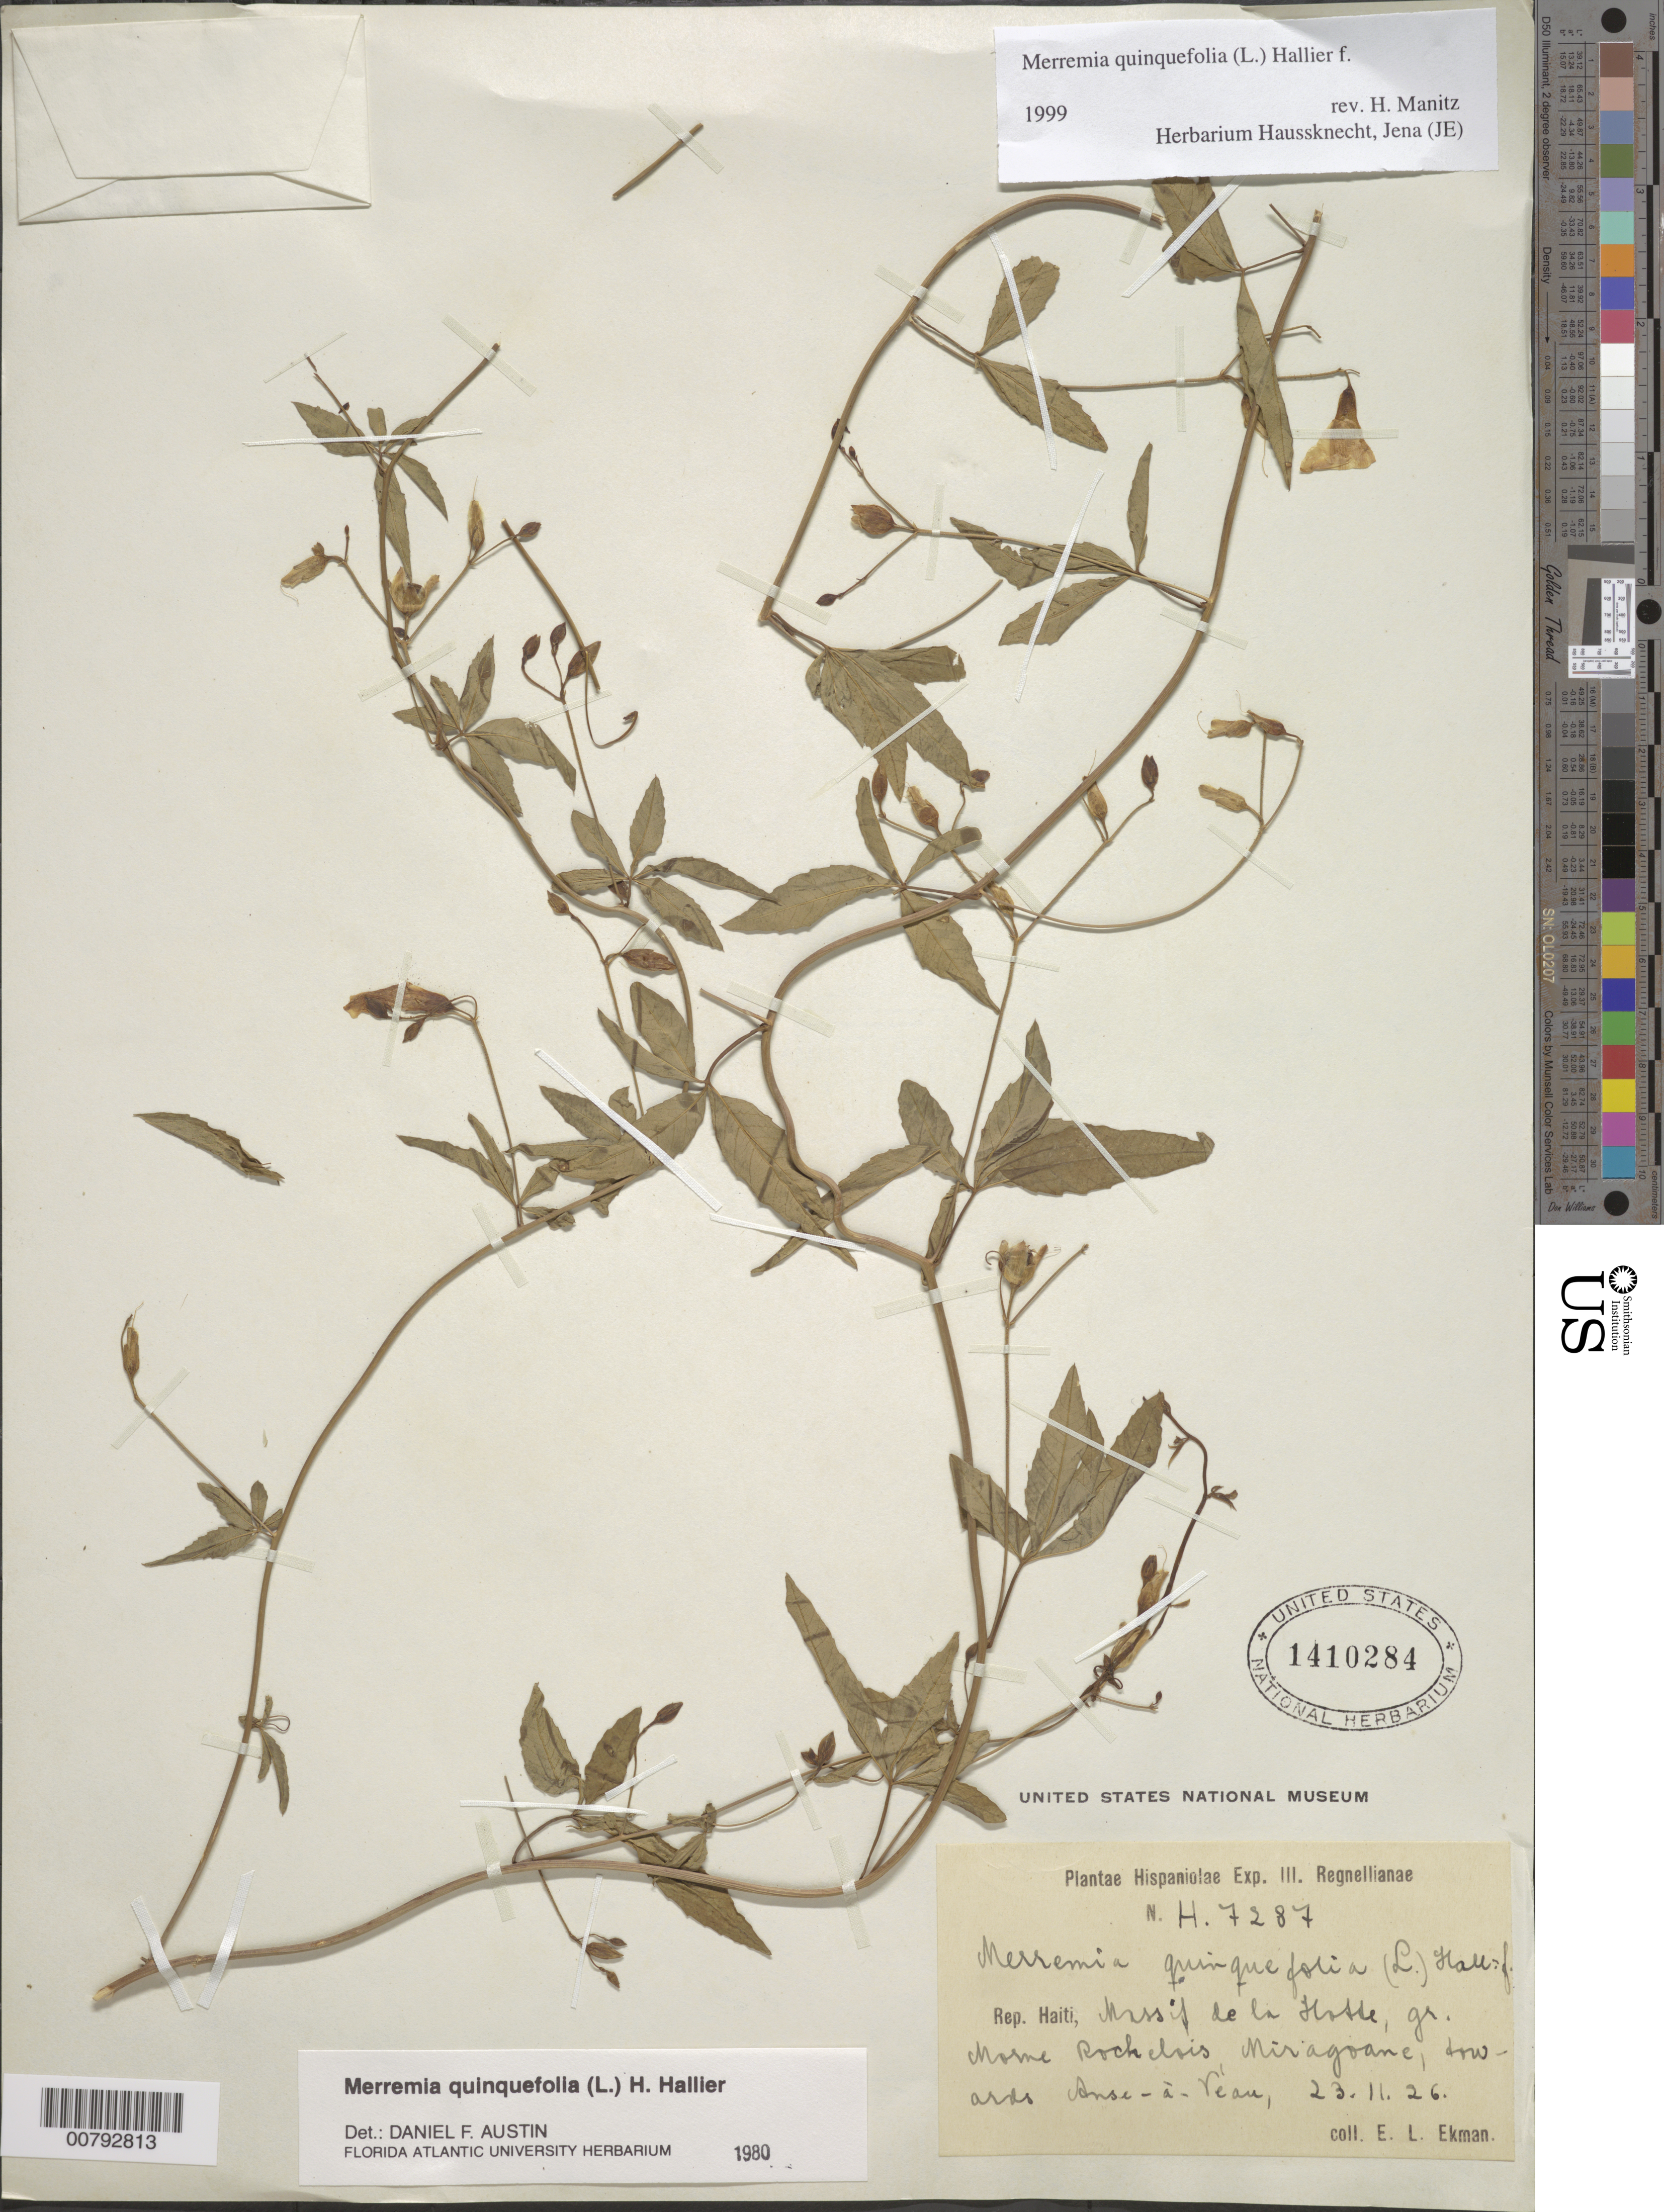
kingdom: Plantae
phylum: Tracheophyta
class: Magnoliopsida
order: Solanales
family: Convolvulaceae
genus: Distimake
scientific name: Distimake quinquefolius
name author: (L.) A. R. Simões & Staples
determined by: Strong, Mark T., (BOT), Smithsonian Institution - National Museum of Natural History (UNITED STATES)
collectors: E. L. Ekman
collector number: H 7287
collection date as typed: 23 Nov 1926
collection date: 1926-11-23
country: Haiti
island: Hispaniola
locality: Massif de la Hotte, gr. Morne Rochelois Miragoane, towards Anse-à-Veau.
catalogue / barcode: US 1410284